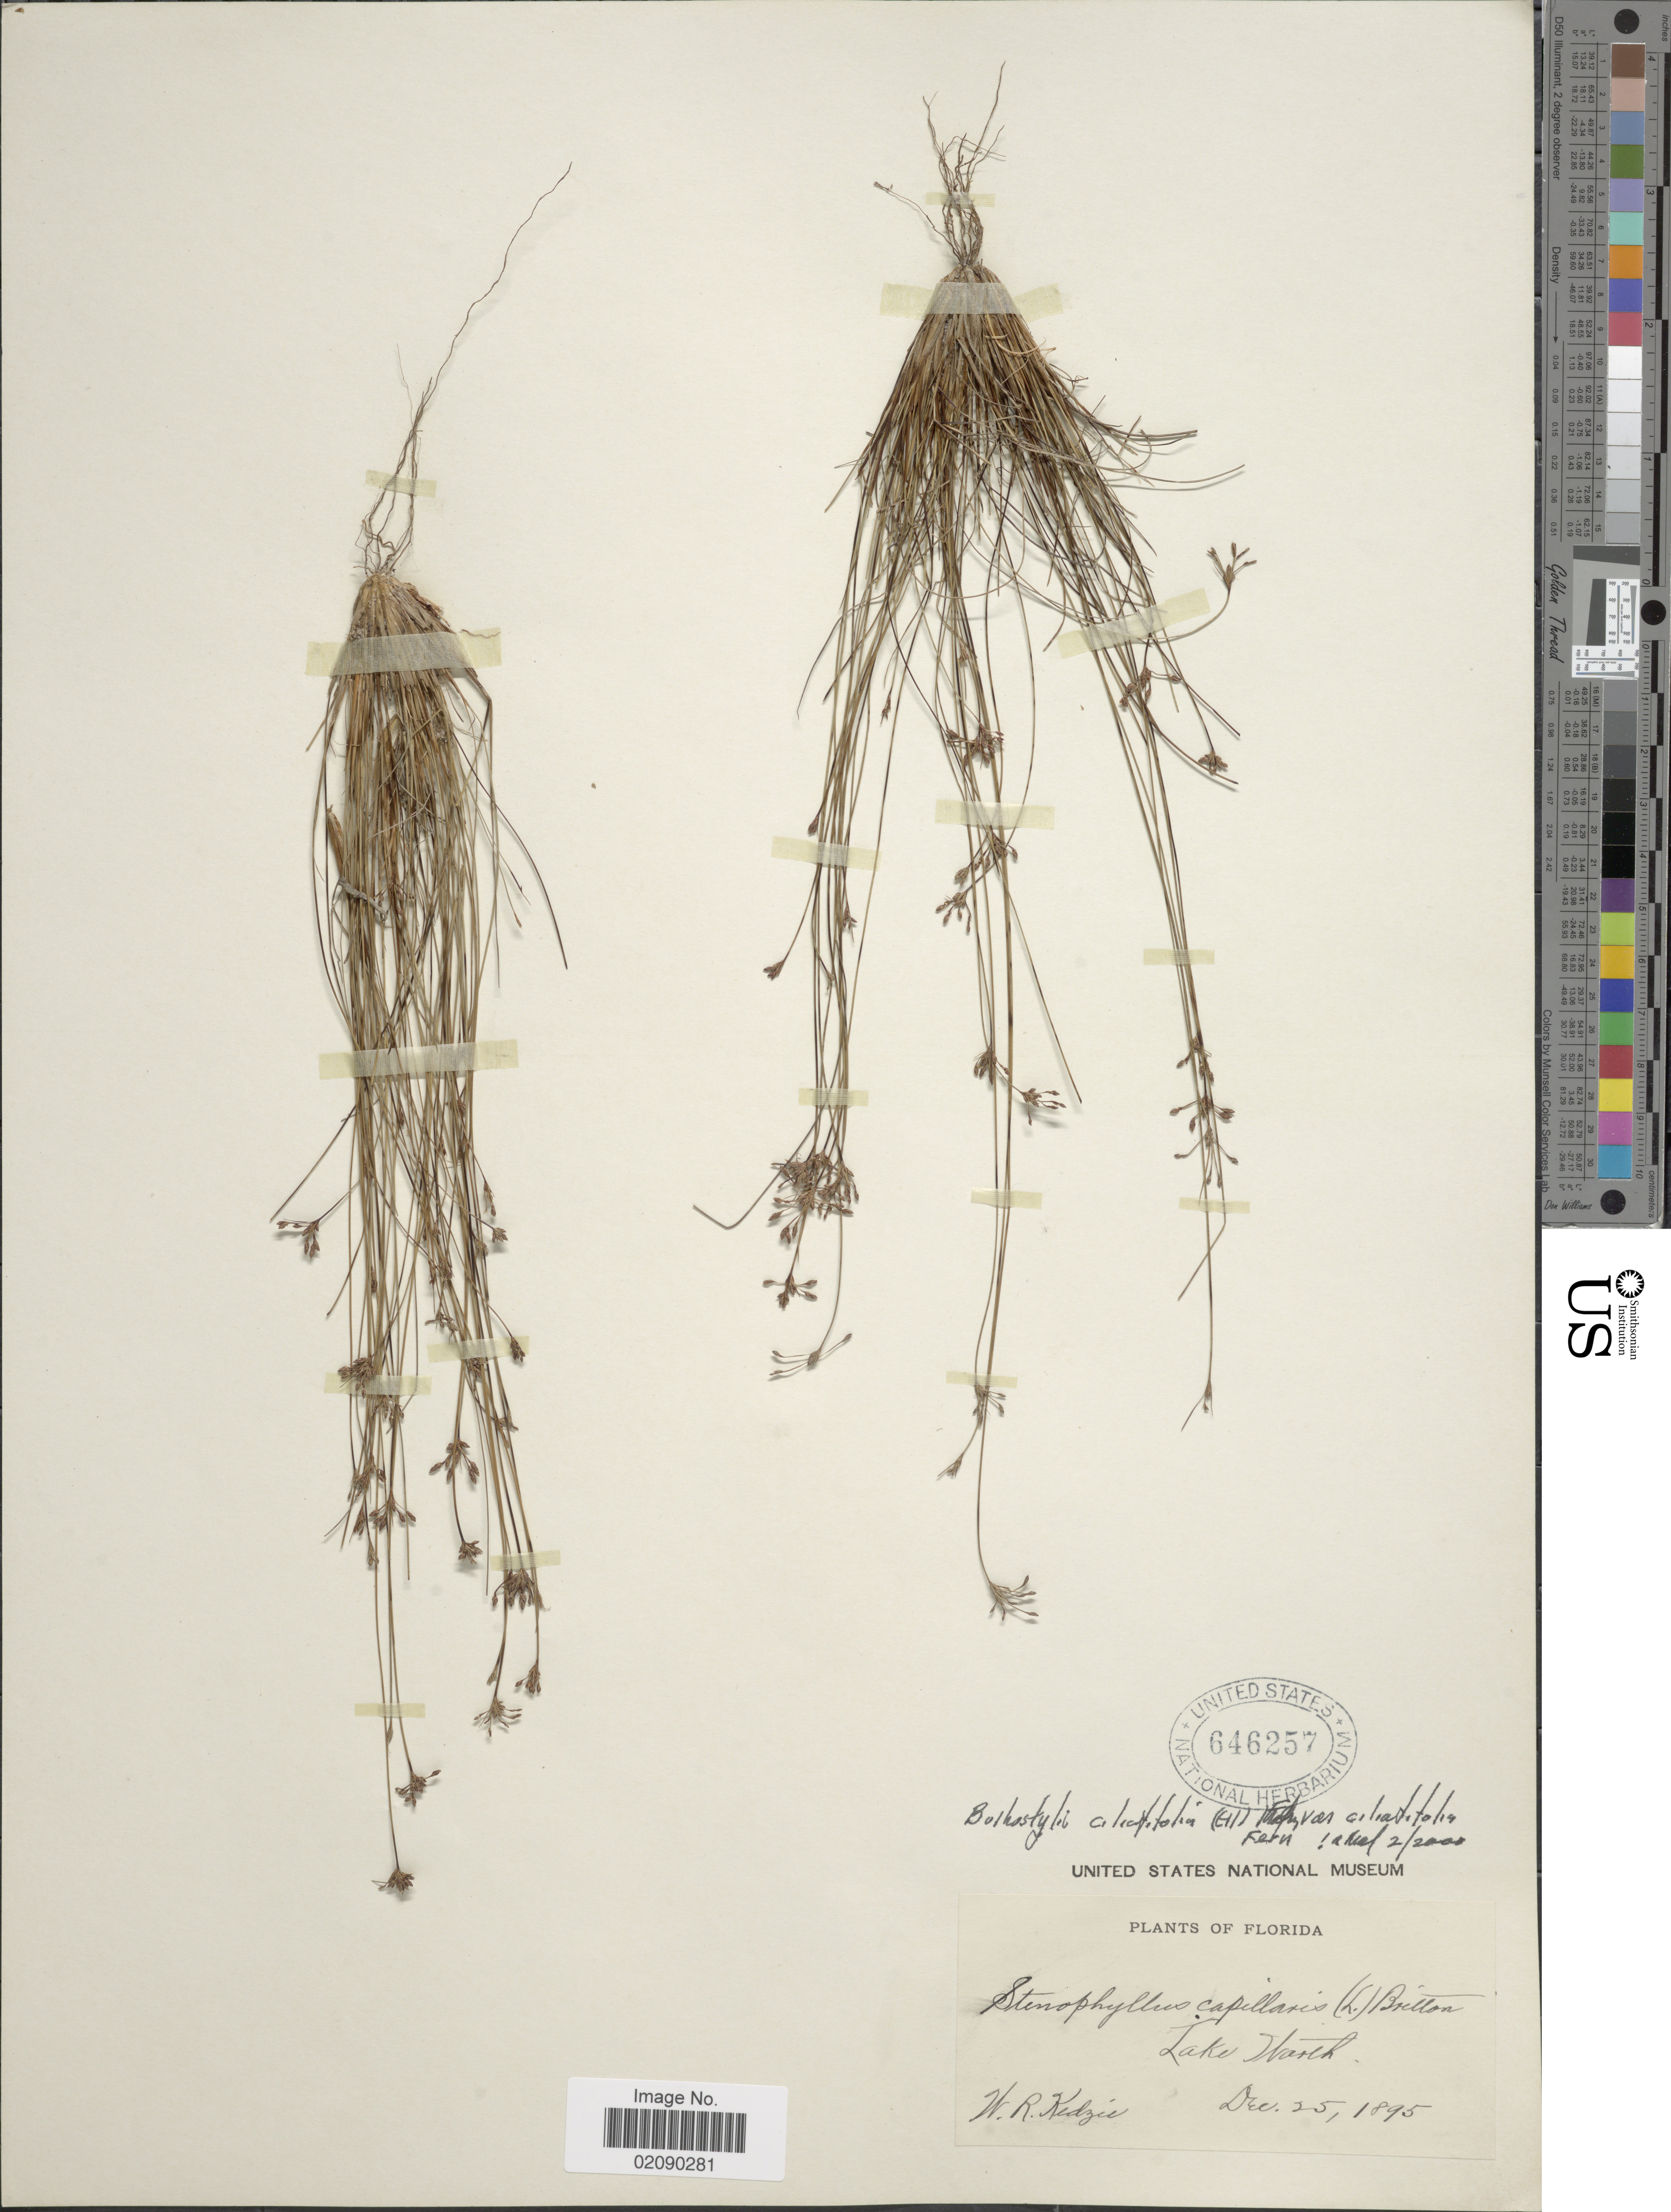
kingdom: Plantae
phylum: Tracheophyta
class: Liliopsida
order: Poales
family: Cyperaceae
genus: Bulbostylis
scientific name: Bulbostylis ciliatifolia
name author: (Elliott) Fernald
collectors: W. Kedzie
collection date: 1895-12-25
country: United States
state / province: Florida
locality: Lake Worth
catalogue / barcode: US 646257